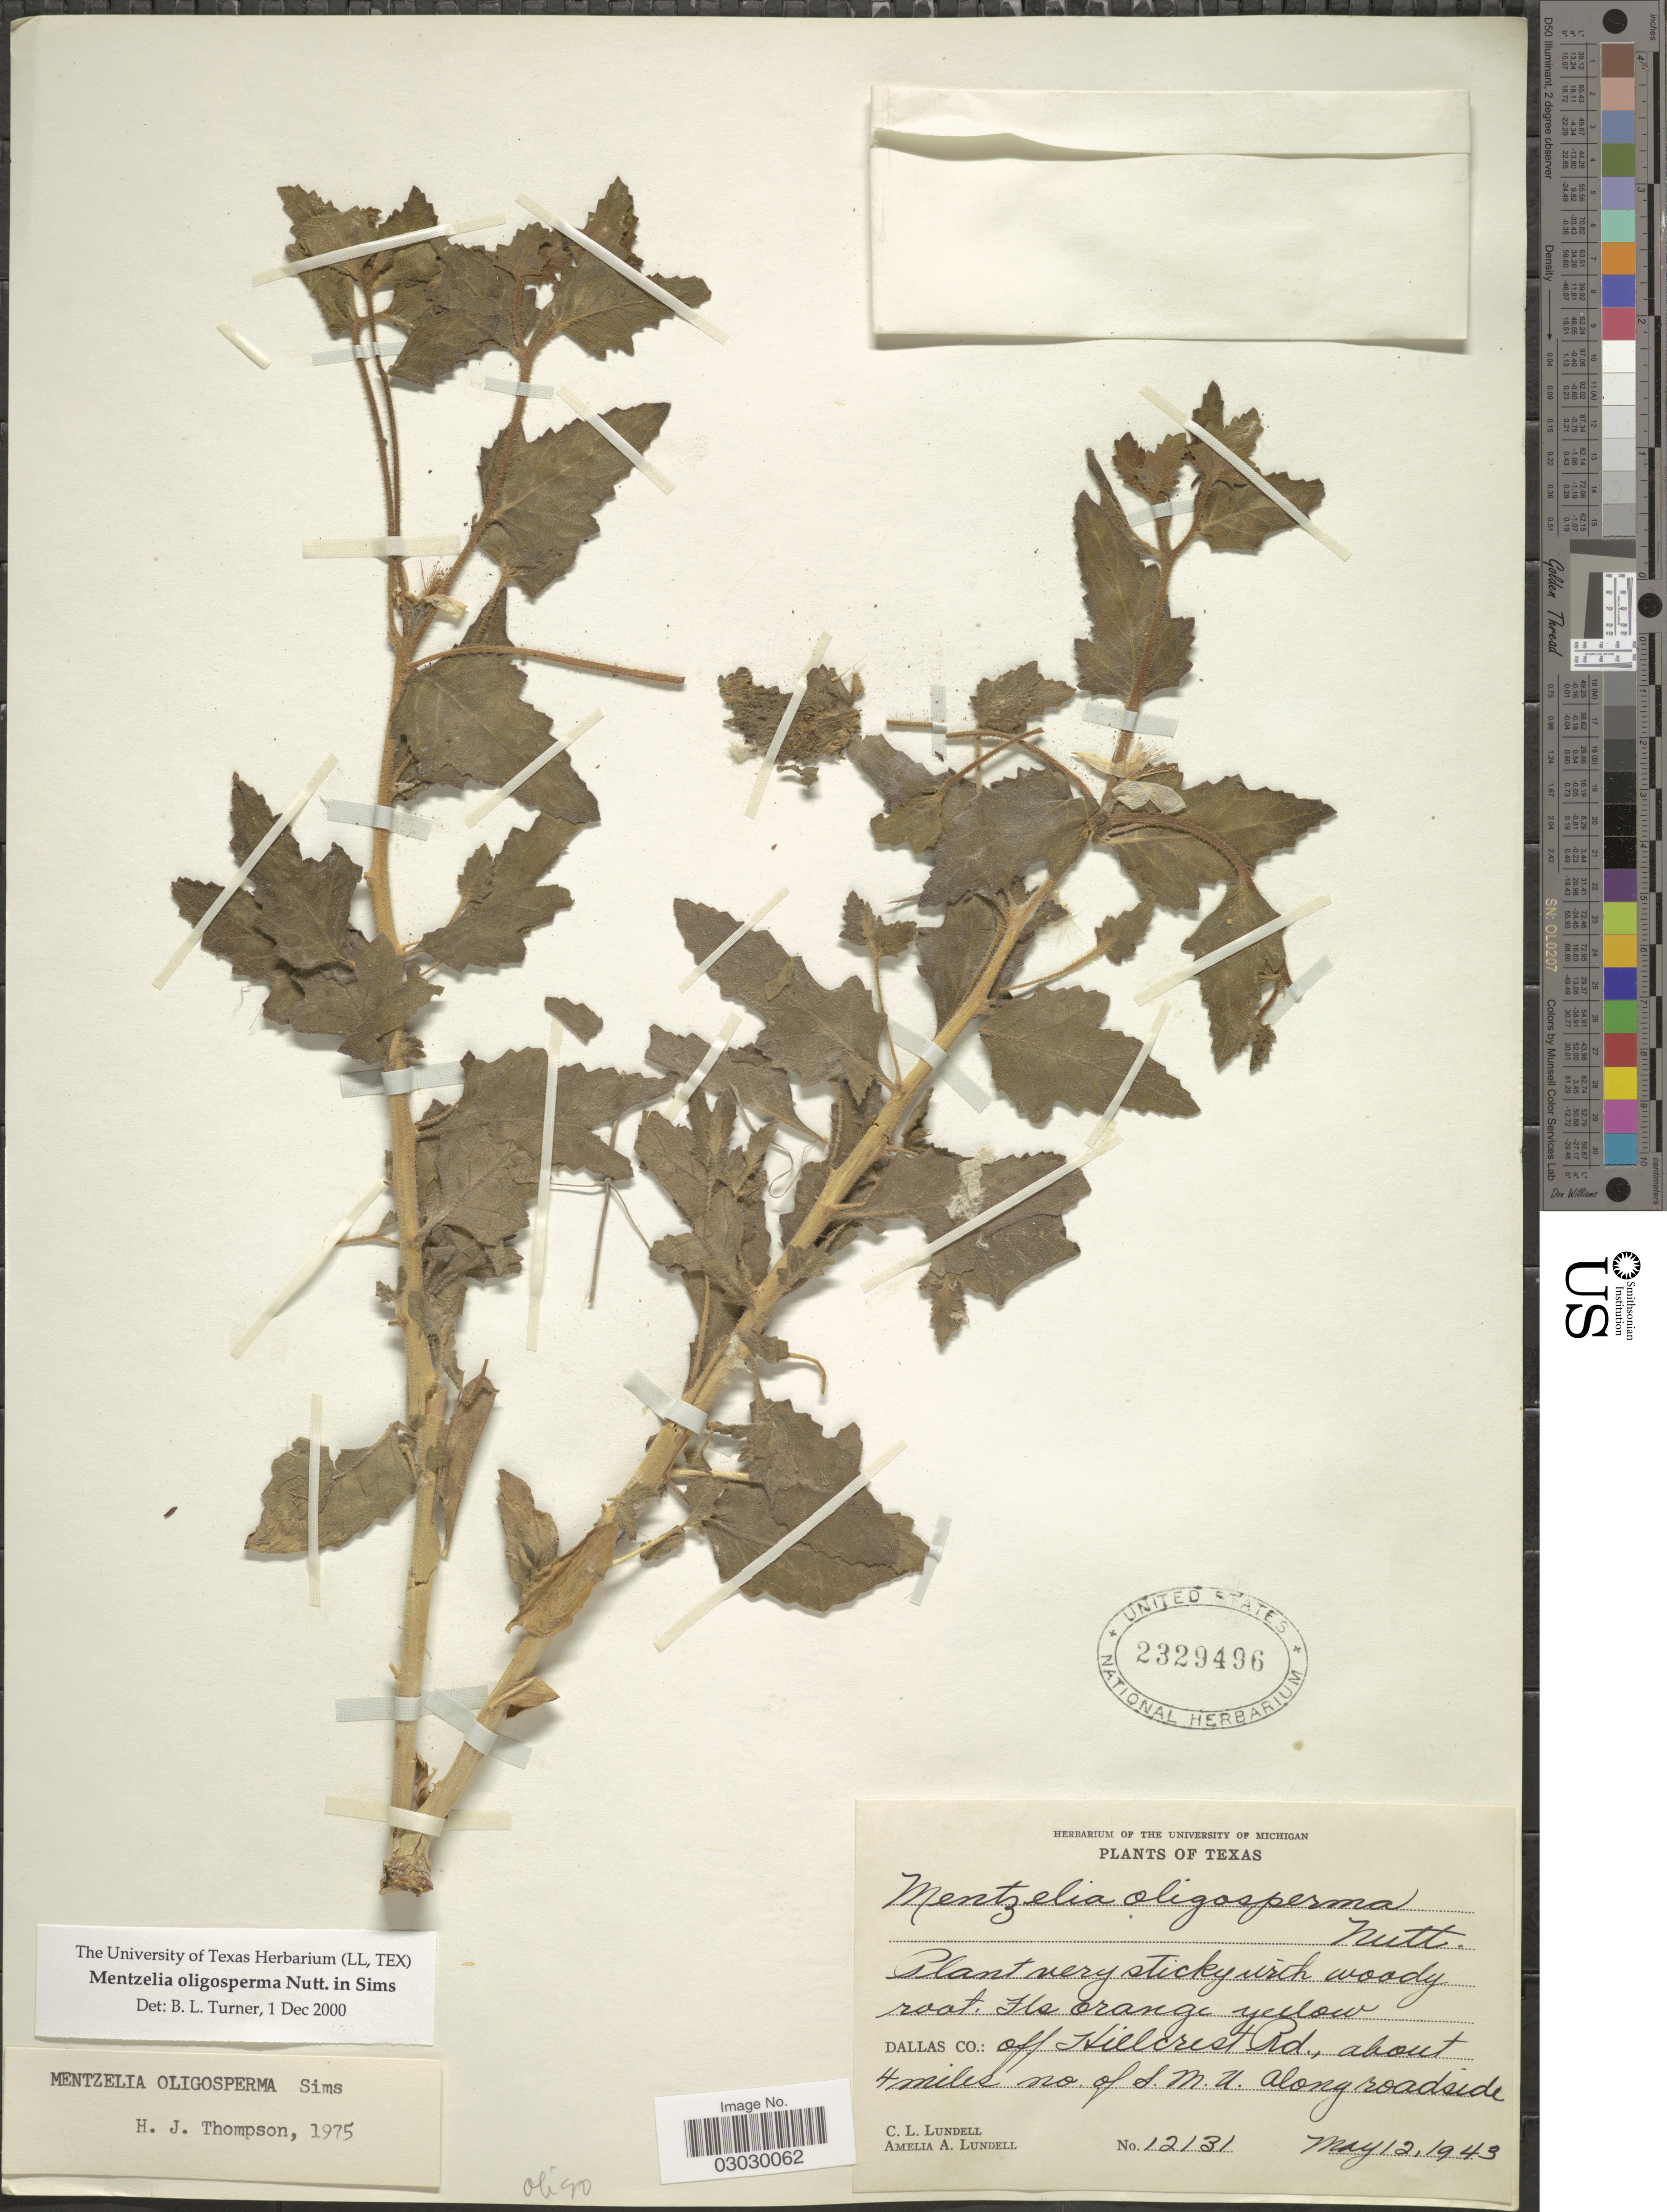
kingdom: Plantae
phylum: Tracheophyta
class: Magnoliopsida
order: Cornales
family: Loasaceae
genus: Mentzelia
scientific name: Mentzelia oligosperma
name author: Nutt. ex Sims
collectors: C. L. Lundell & A. A. Lundell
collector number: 12131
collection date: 1943-05-12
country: United States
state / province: Texas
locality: Dallas Co.: off Hillcrest Rd., about 4 miles no. of S.M.U. along roadside.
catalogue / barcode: US 2329496